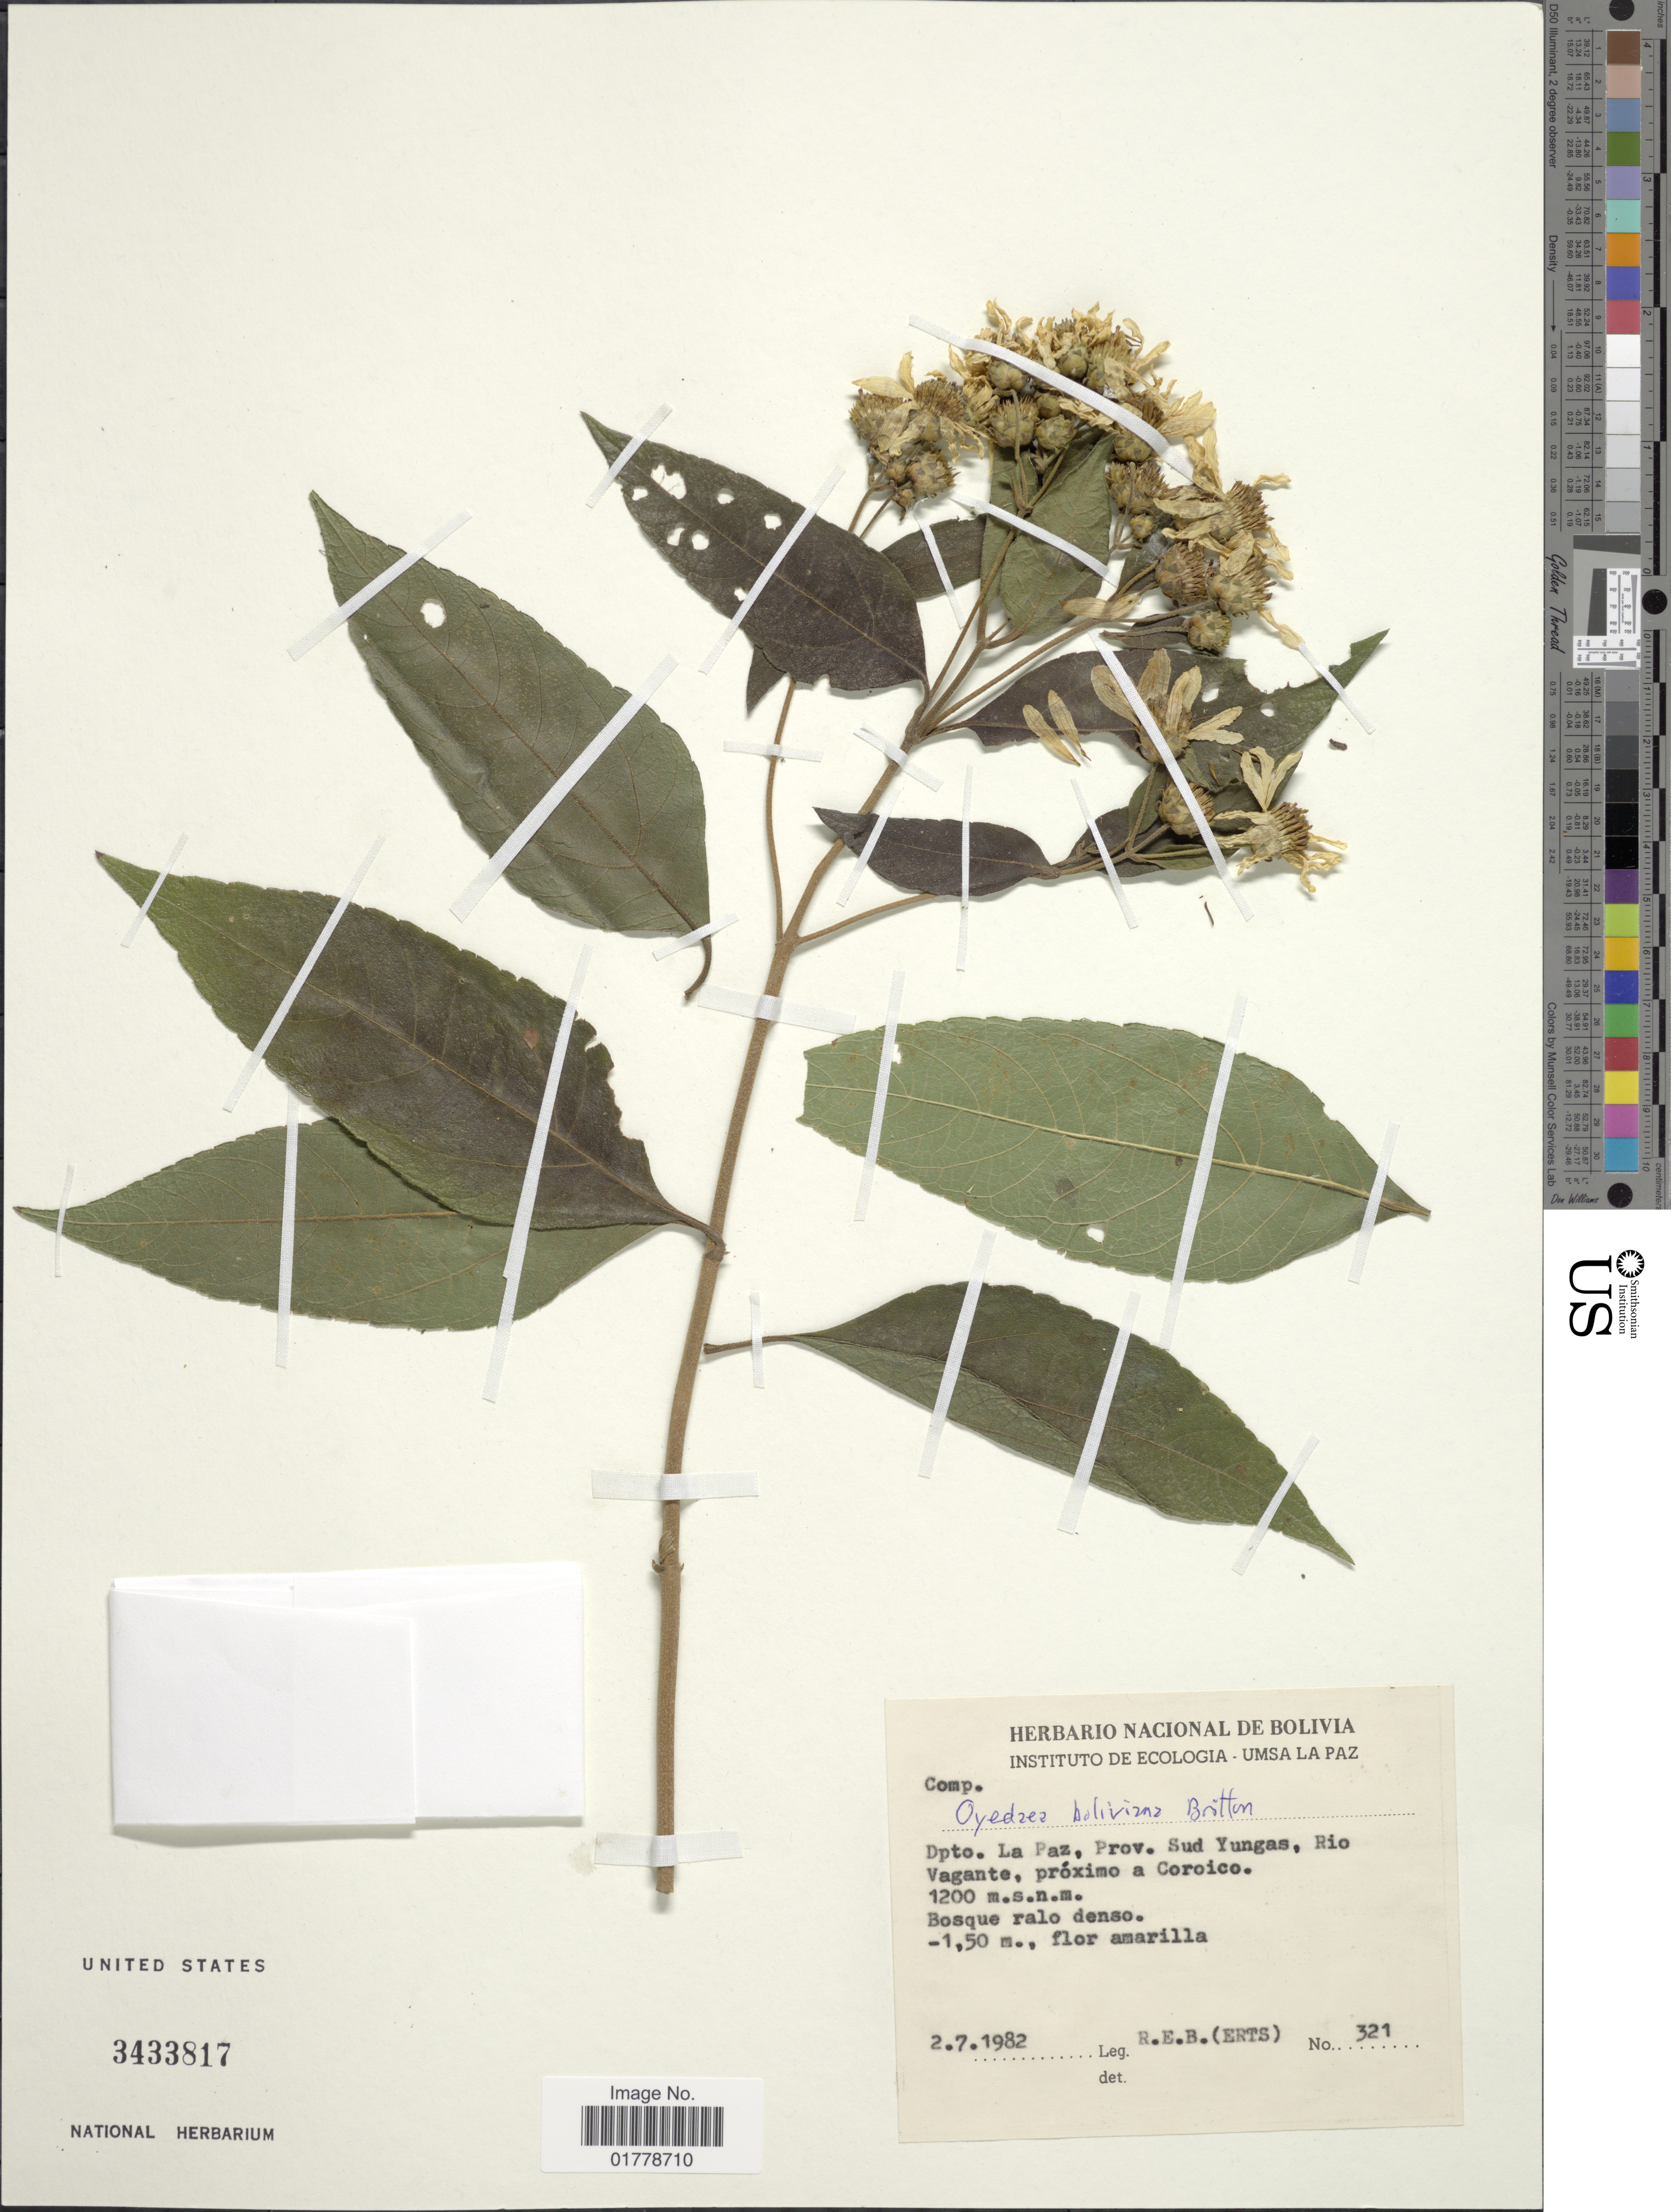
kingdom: Plantae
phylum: Tracheophyta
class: Magnoliopsida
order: Asterales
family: Asteraceae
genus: Oyedaea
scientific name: Oyedaea boliviana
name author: Britton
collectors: R. Eilerts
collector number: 321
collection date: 1982-07-02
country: Bolivia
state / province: La Paz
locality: Dpto. La Paz, Prov. Sud Yungas, Rio Vagante, próximo a Coroico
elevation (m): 1200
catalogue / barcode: US 3433817